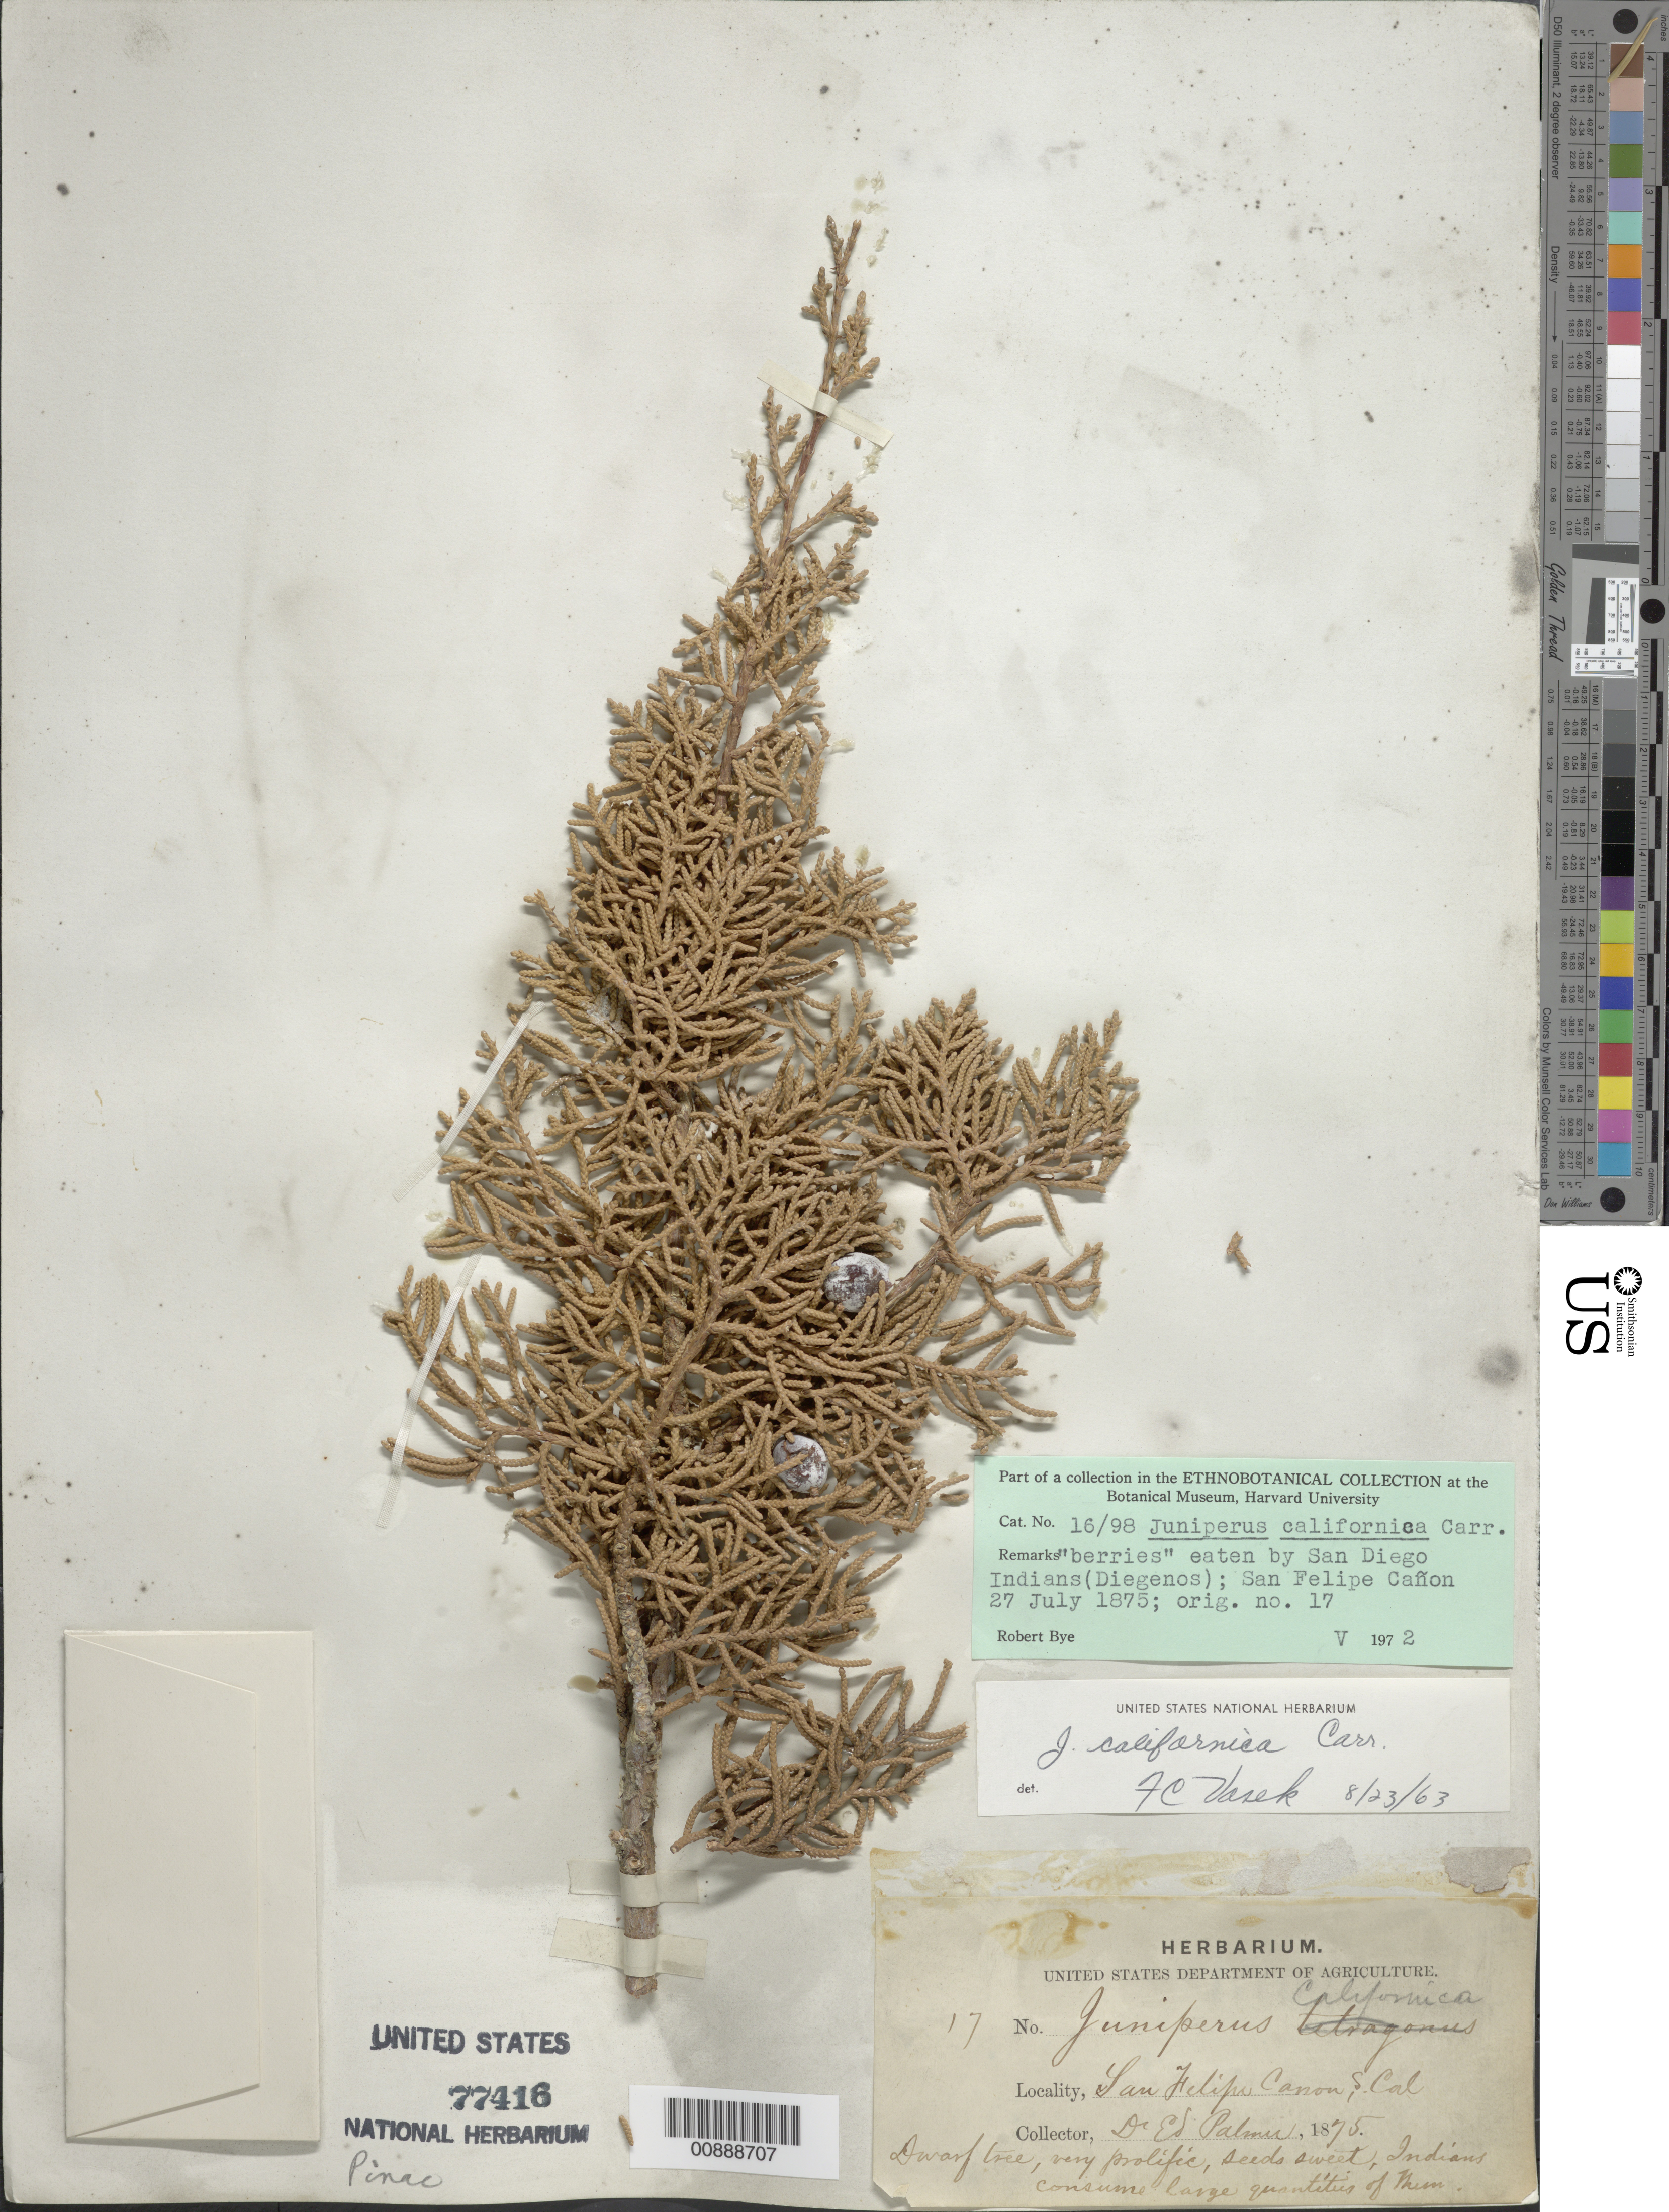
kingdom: Plantae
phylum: Tracheophyta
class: Pinopsida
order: Pinales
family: Cupressaceae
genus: Juniperus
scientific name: Juniperus californica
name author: Carrière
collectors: E. Palmer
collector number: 17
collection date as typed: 27 Jul 1875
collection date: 1875-07-27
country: United States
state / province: California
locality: San Felipe Cañon, S. California.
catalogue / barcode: US 77416